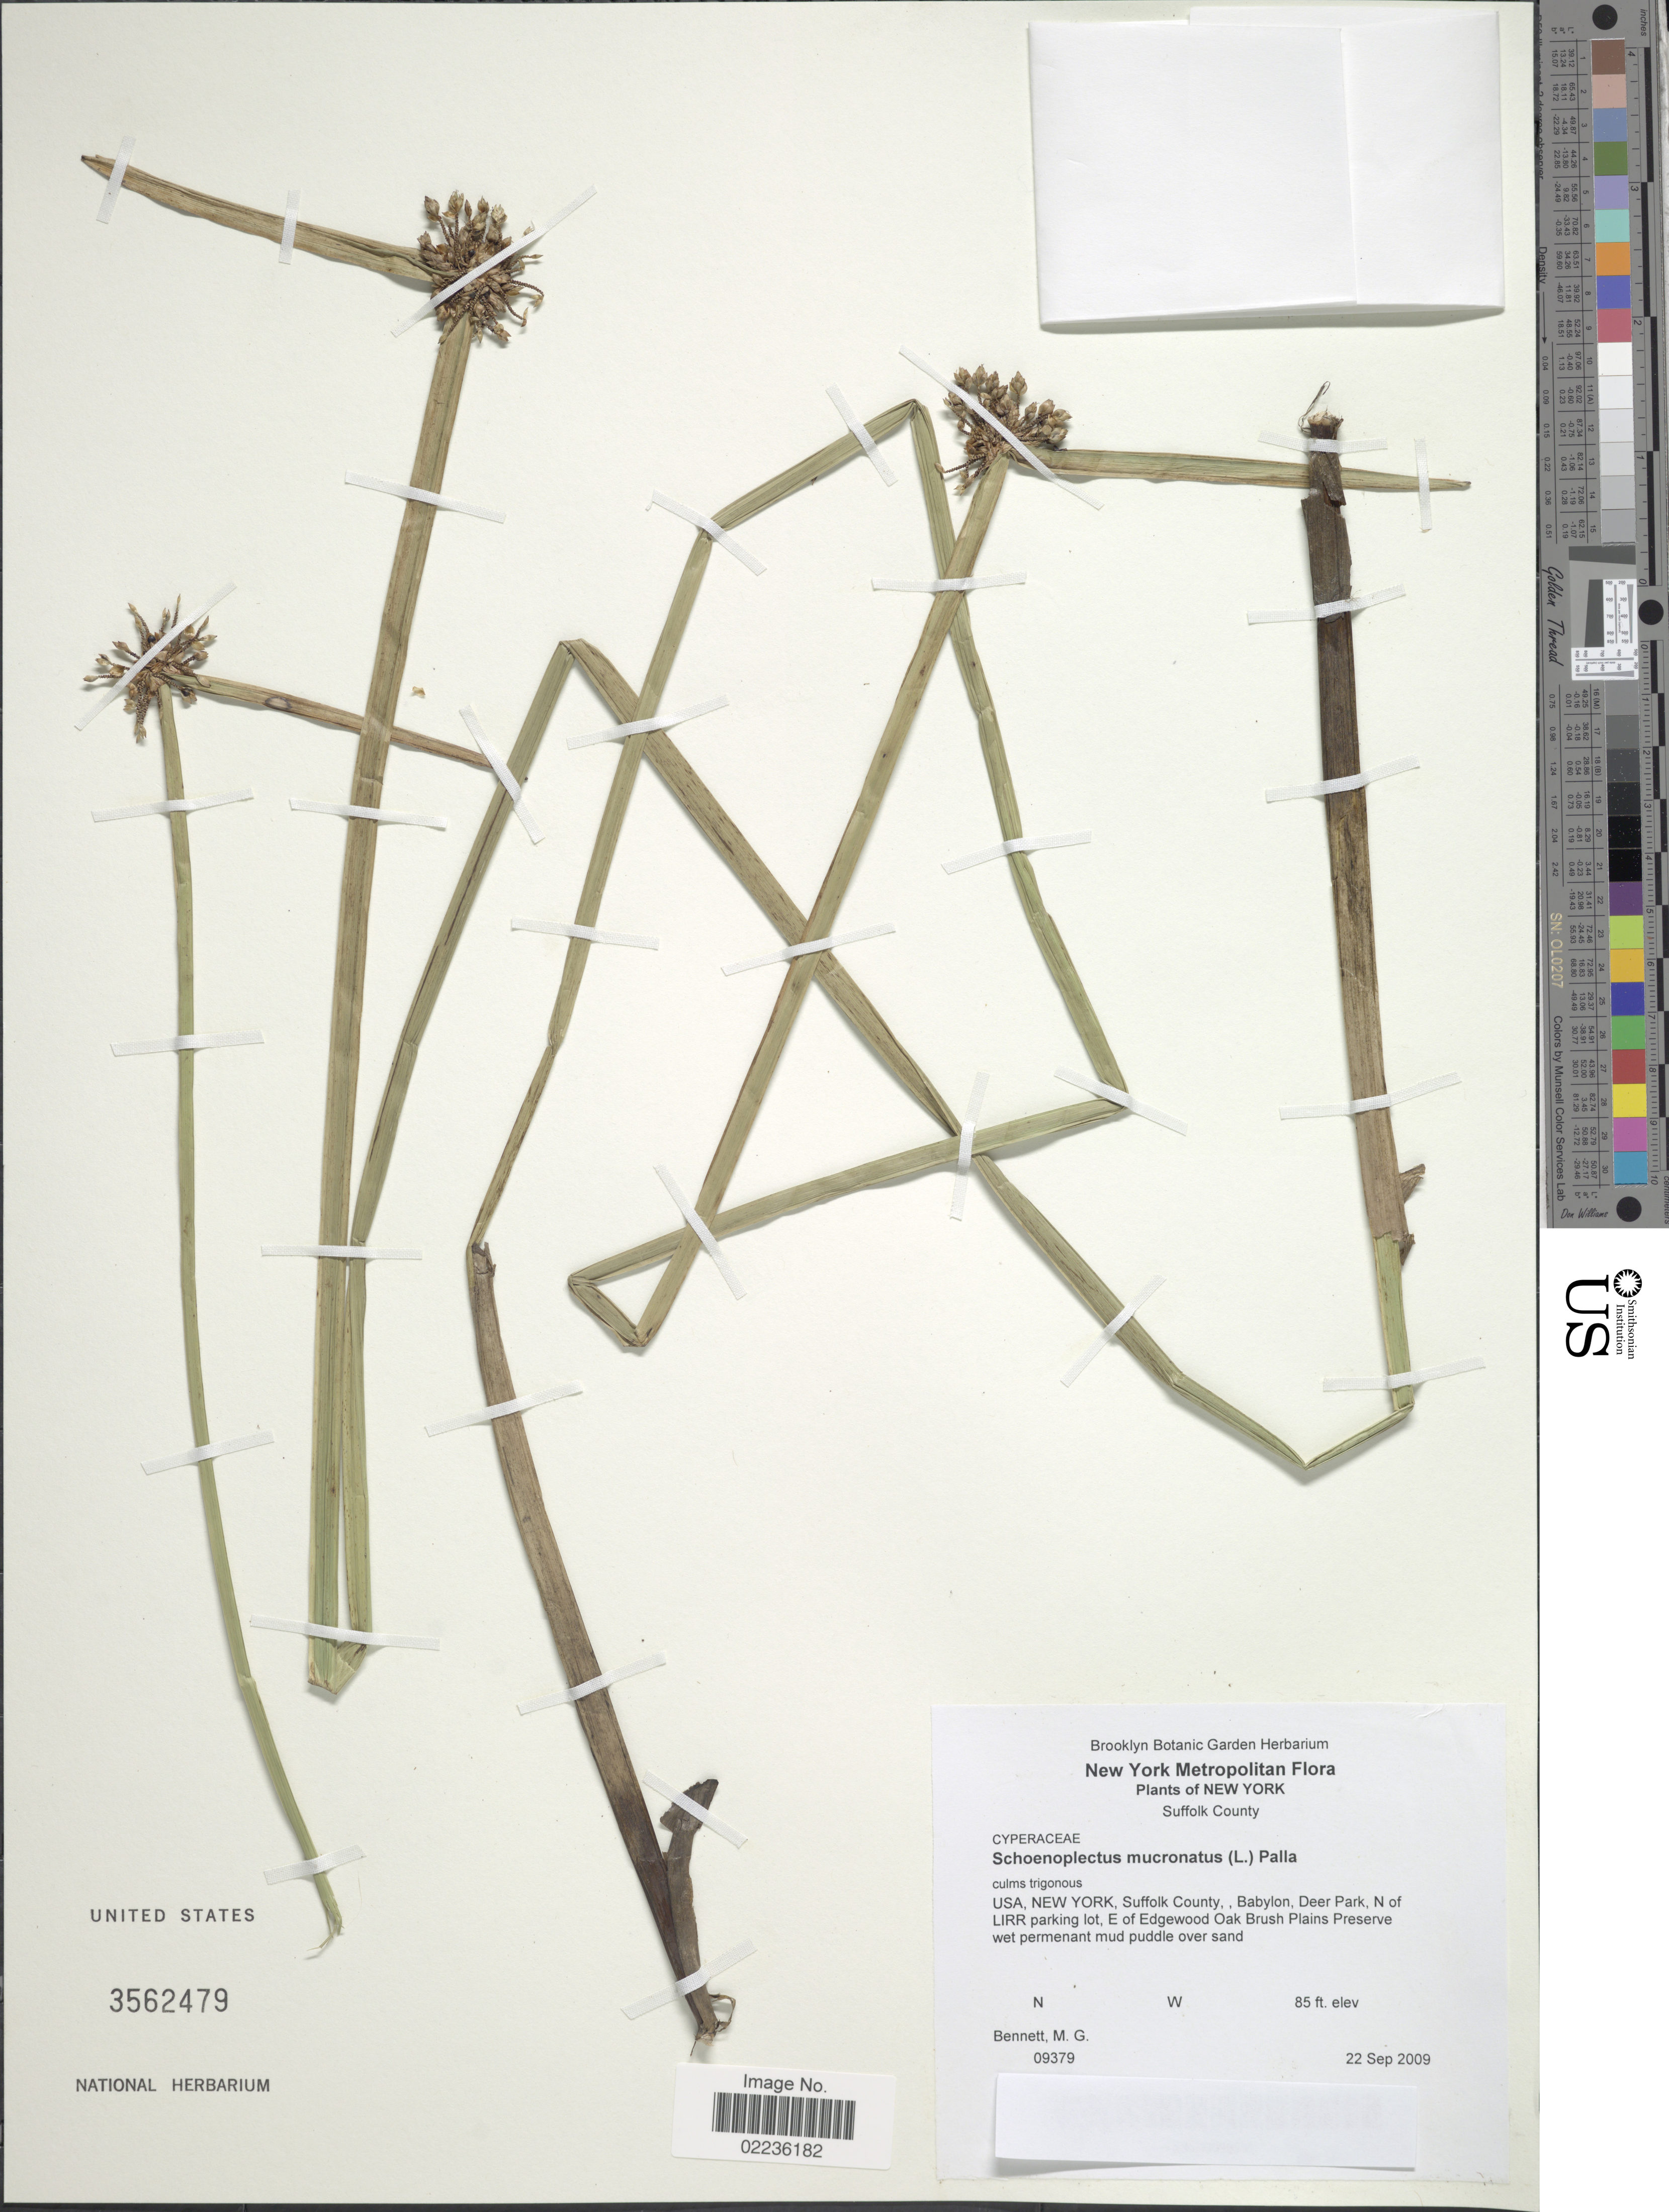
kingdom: Plantae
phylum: Tracheophyta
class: Liliopsida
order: Poales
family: Cyperaceae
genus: Schoenoplectus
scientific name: Schoenoplectus mucronatus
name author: (L.) Palla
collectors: M. Bennett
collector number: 09379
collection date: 2009-09-22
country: United States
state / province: New York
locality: New York Metropolitan. Suffolk County. USA, Babylon, Deer Park, N of LIRR parking lot, E of Edgewood Oak Brush Plains Preserve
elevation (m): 26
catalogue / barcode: US 3562479